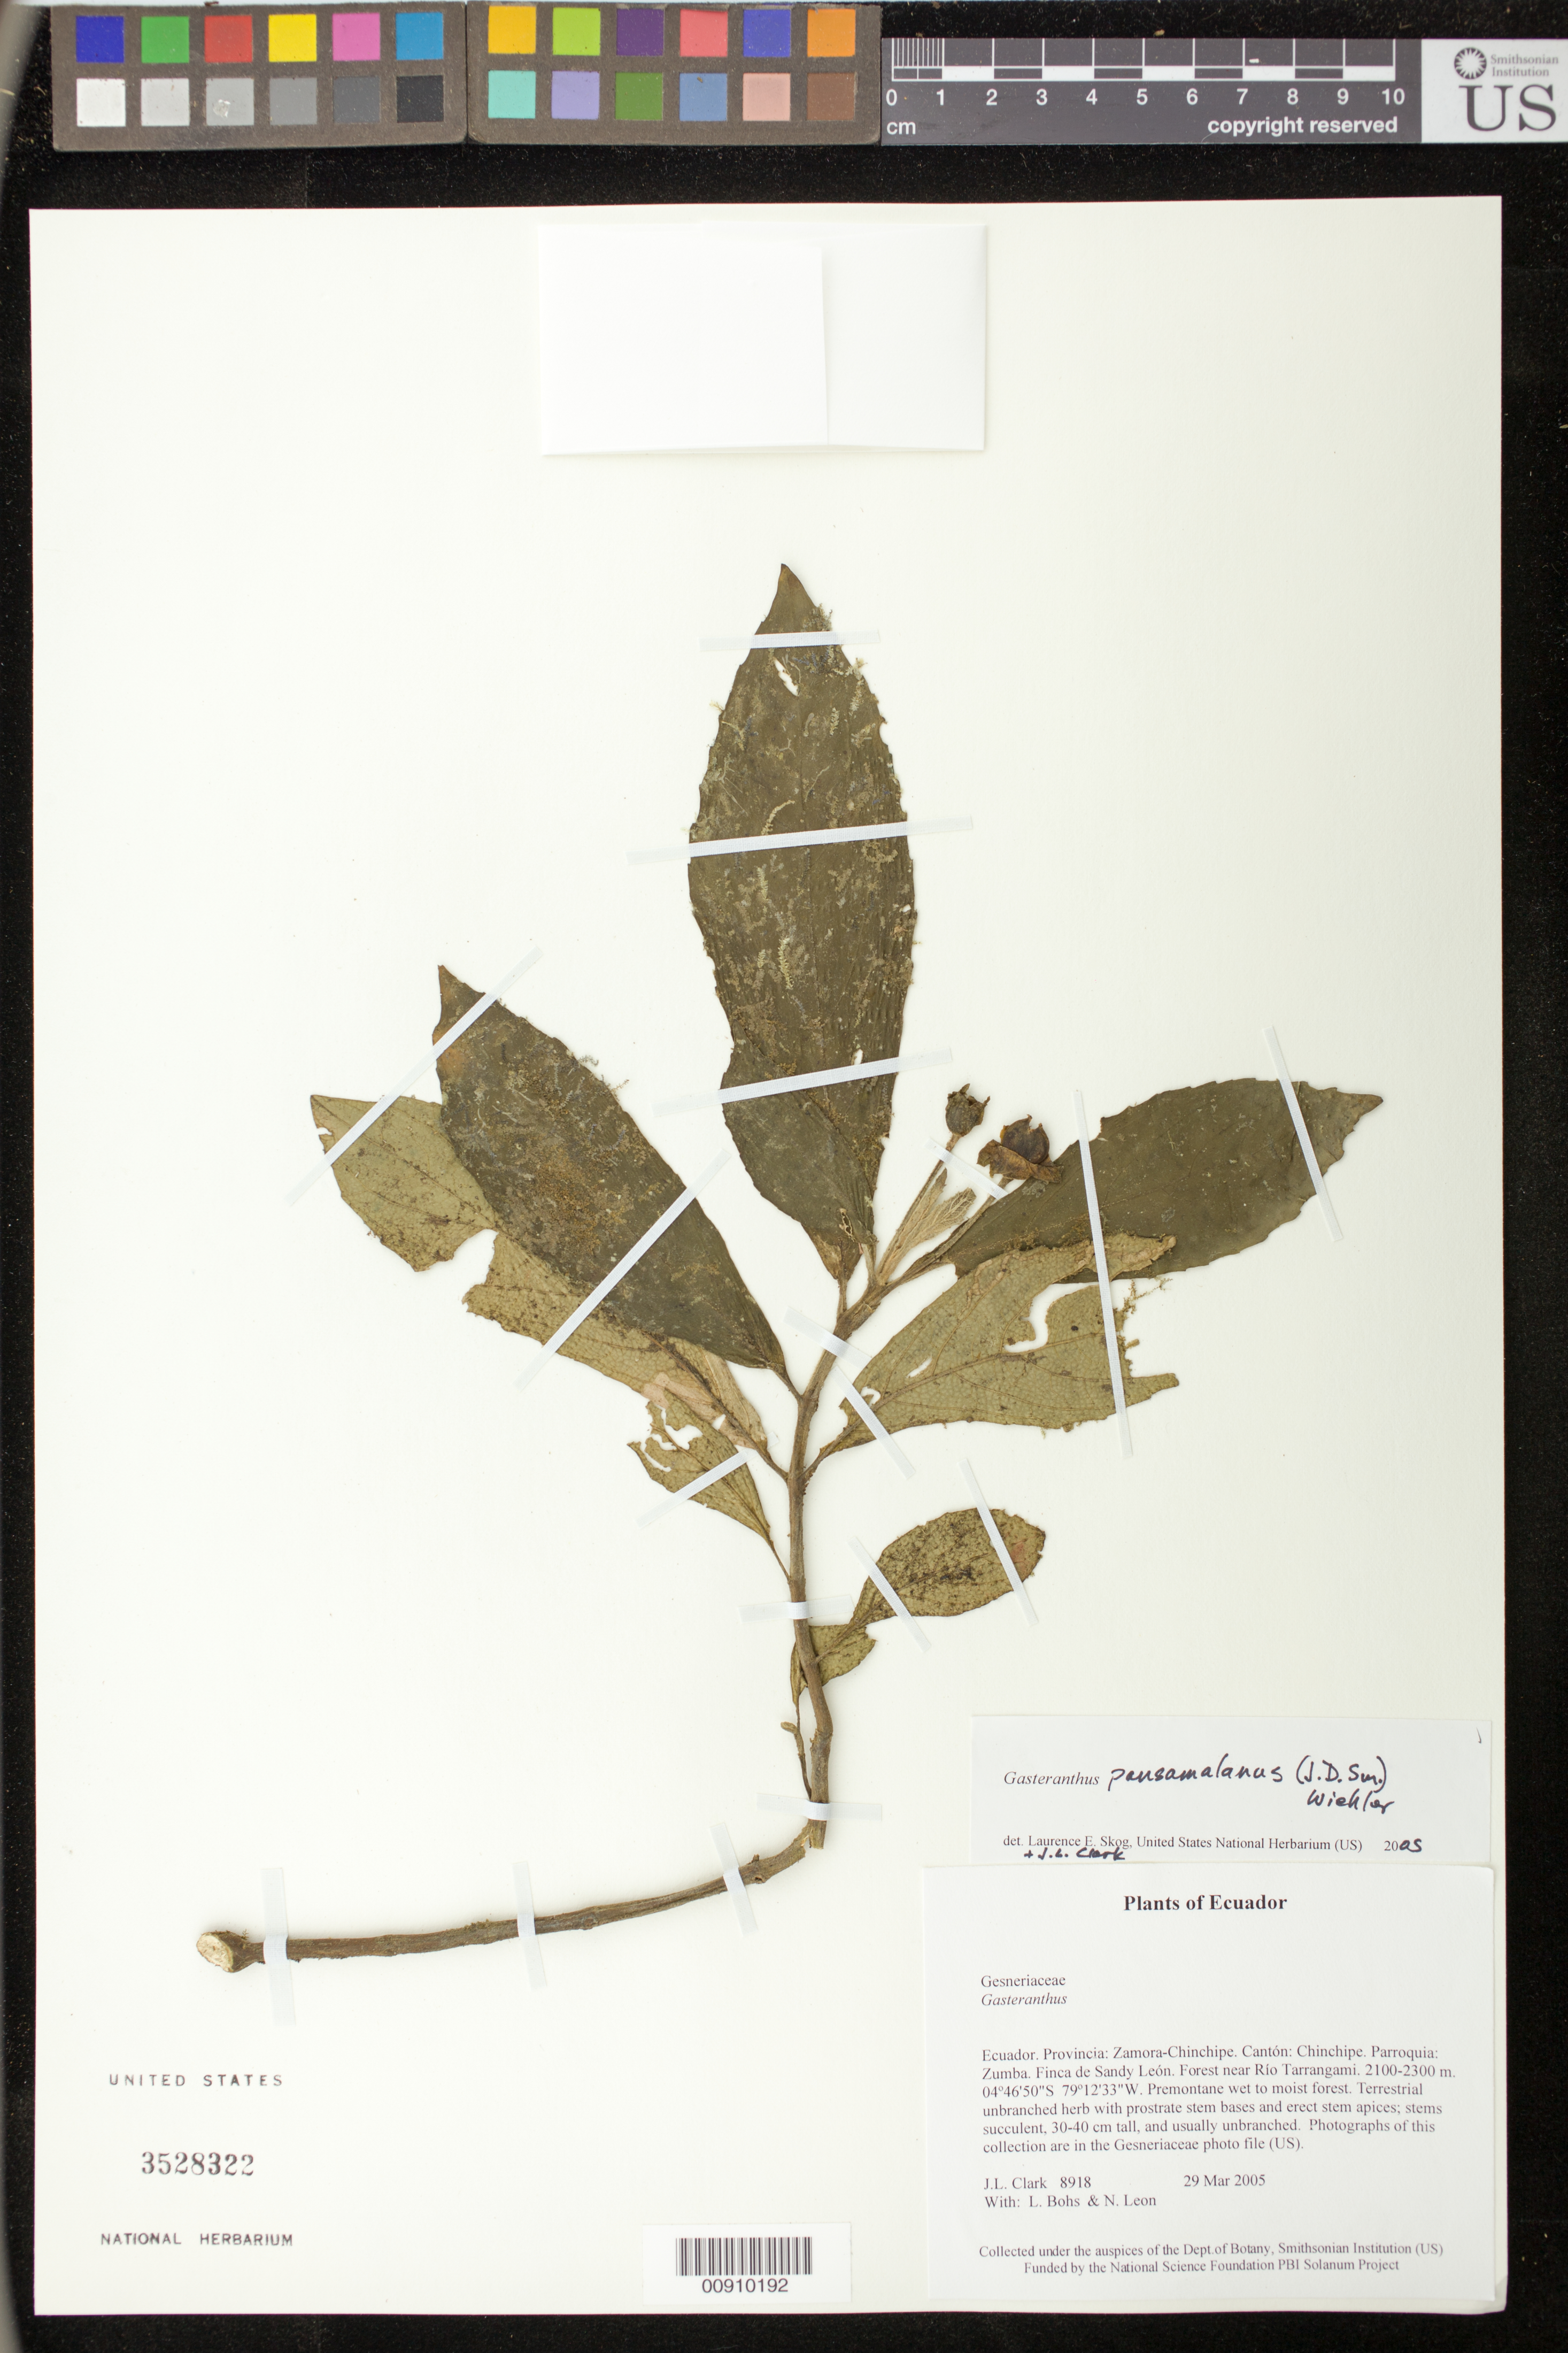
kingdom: Plantae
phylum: Tracheophyta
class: Magnoliopsida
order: Lamiales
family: Gesneriaceae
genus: Gasteranthus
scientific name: Gasteranthus pansamalanus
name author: (Donn. Sm.) Wiehler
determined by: Clark, J. L.; Skog, Laurence E.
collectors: J. L. Clark, L. A. Bohs & N. Leon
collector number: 8918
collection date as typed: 29 Mar 2005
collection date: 2005-03-29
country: Ecuador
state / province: Zamora-Chinchipe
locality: Chinchipe. Parroquia: Zumba. Finca de Sandy León. Forest near Río Tarrangami.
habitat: Premontane wet to moist forest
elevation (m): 2100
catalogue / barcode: US 3528322